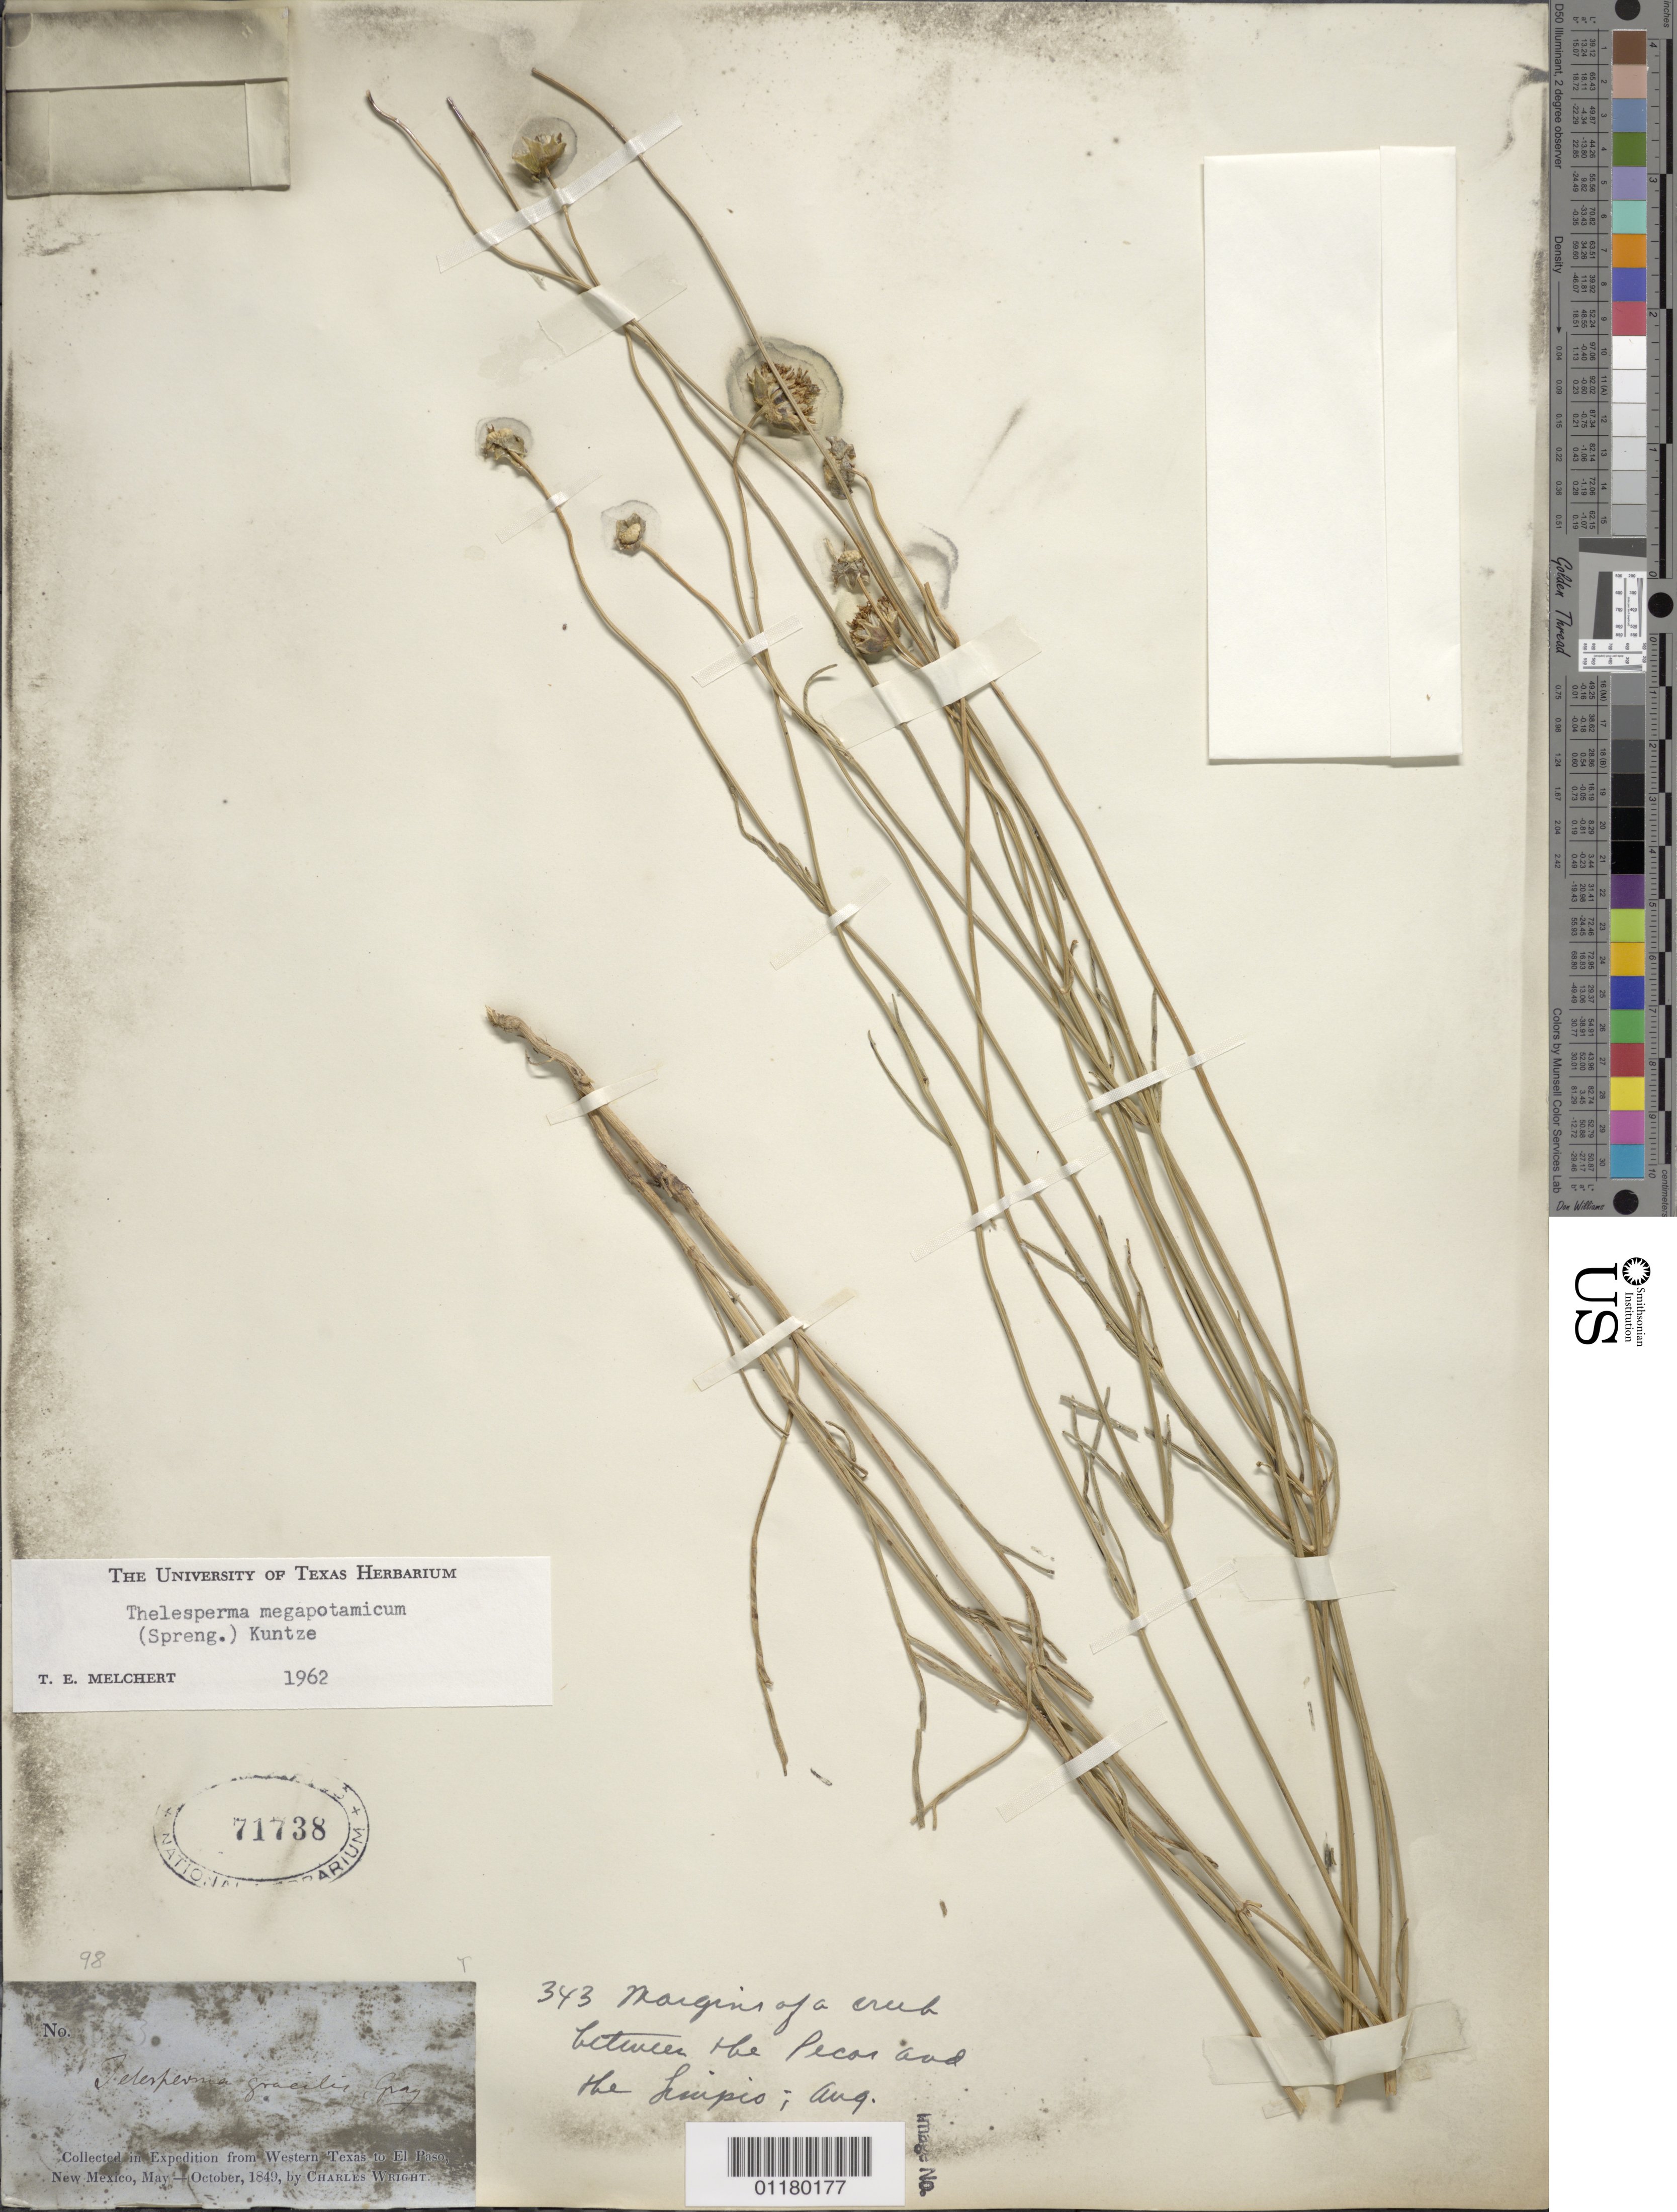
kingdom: Plantae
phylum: Tracheophyta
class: Magnoliopsida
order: Asterales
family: Asteraceae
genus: Thelesperma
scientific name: Thelesperma megapotamicum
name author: (Spreng.) Herter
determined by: Melchert, T. E.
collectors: C. Wright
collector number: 343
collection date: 1849-05/1849-10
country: United States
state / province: New Mexico / Texas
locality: from Western Texas to El Paso, New Mexico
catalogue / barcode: US 71738